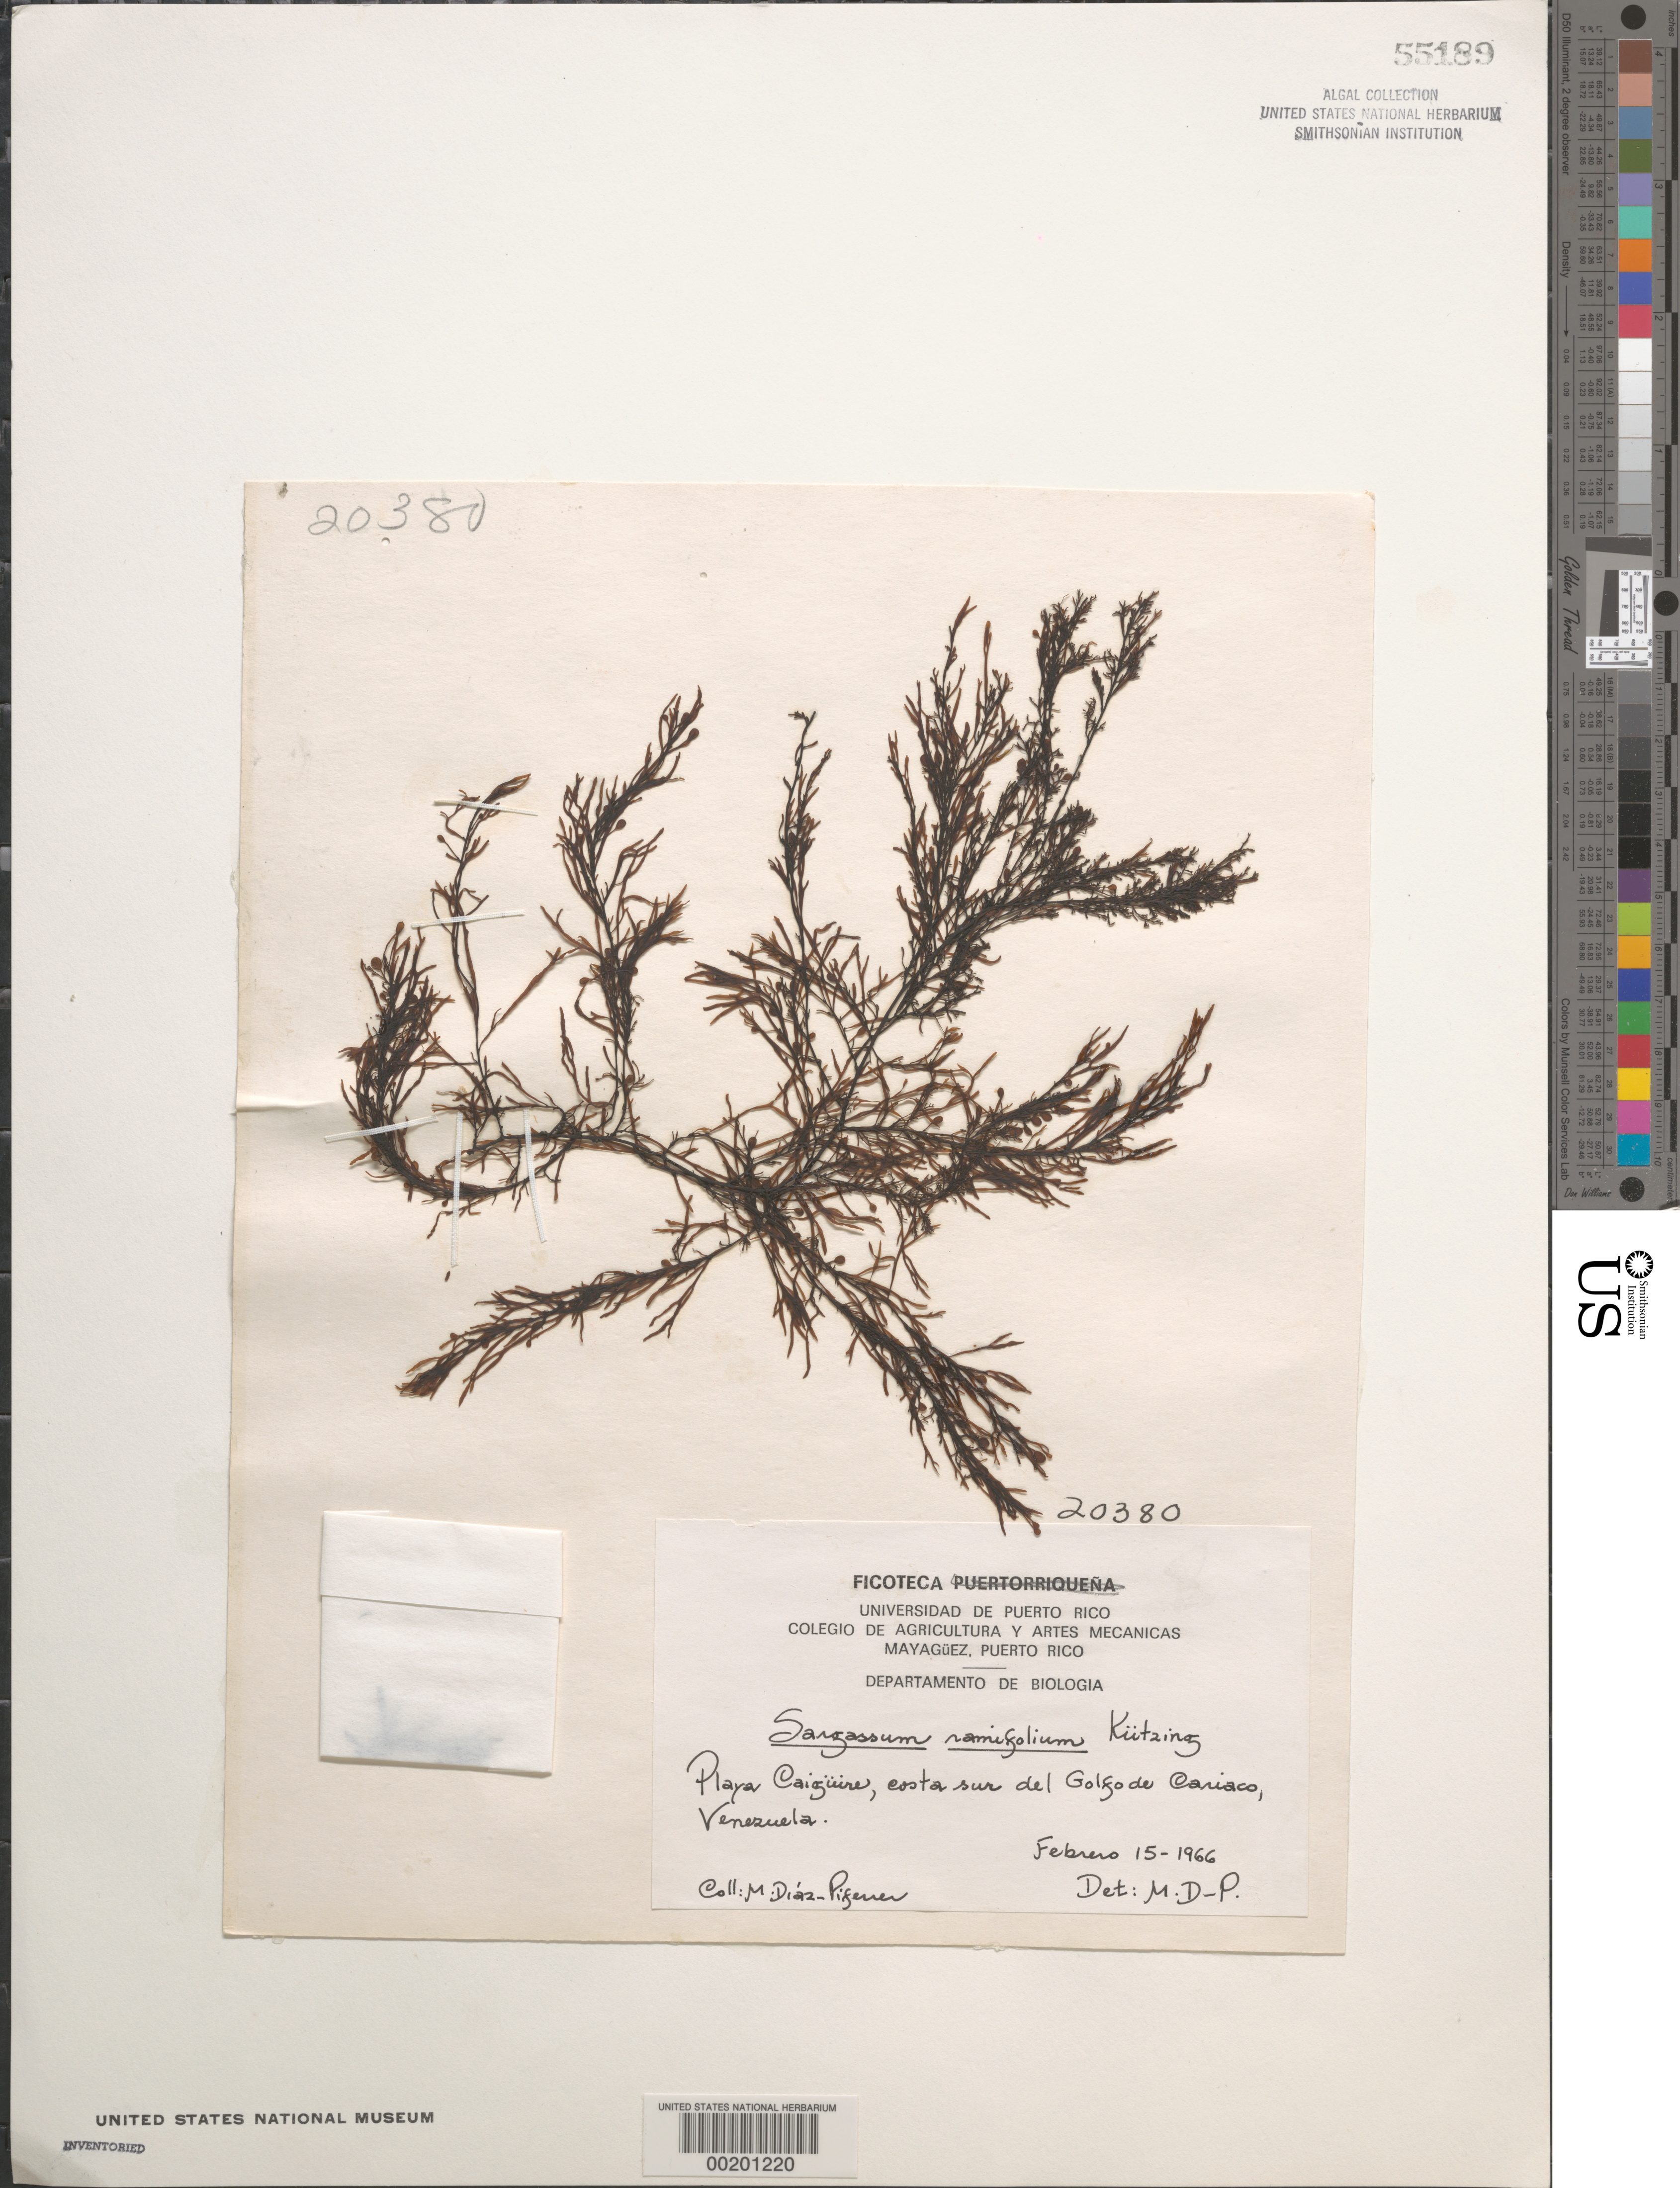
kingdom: Chromista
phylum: Ochrophyta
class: Phaeophyceae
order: Fucales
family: Sargassaceae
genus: Sargassum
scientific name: Sargassum ramifolium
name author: Kütz.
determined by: Diaz-Piferrer, M.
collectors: M. Diaz-Piferrer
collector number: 20380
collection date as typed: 15 Feb 1966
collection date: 1966-02-15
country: Venezuela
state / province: Sucre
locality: Playa Caiguire, Golfo de Cariaco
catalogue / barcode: US 55189